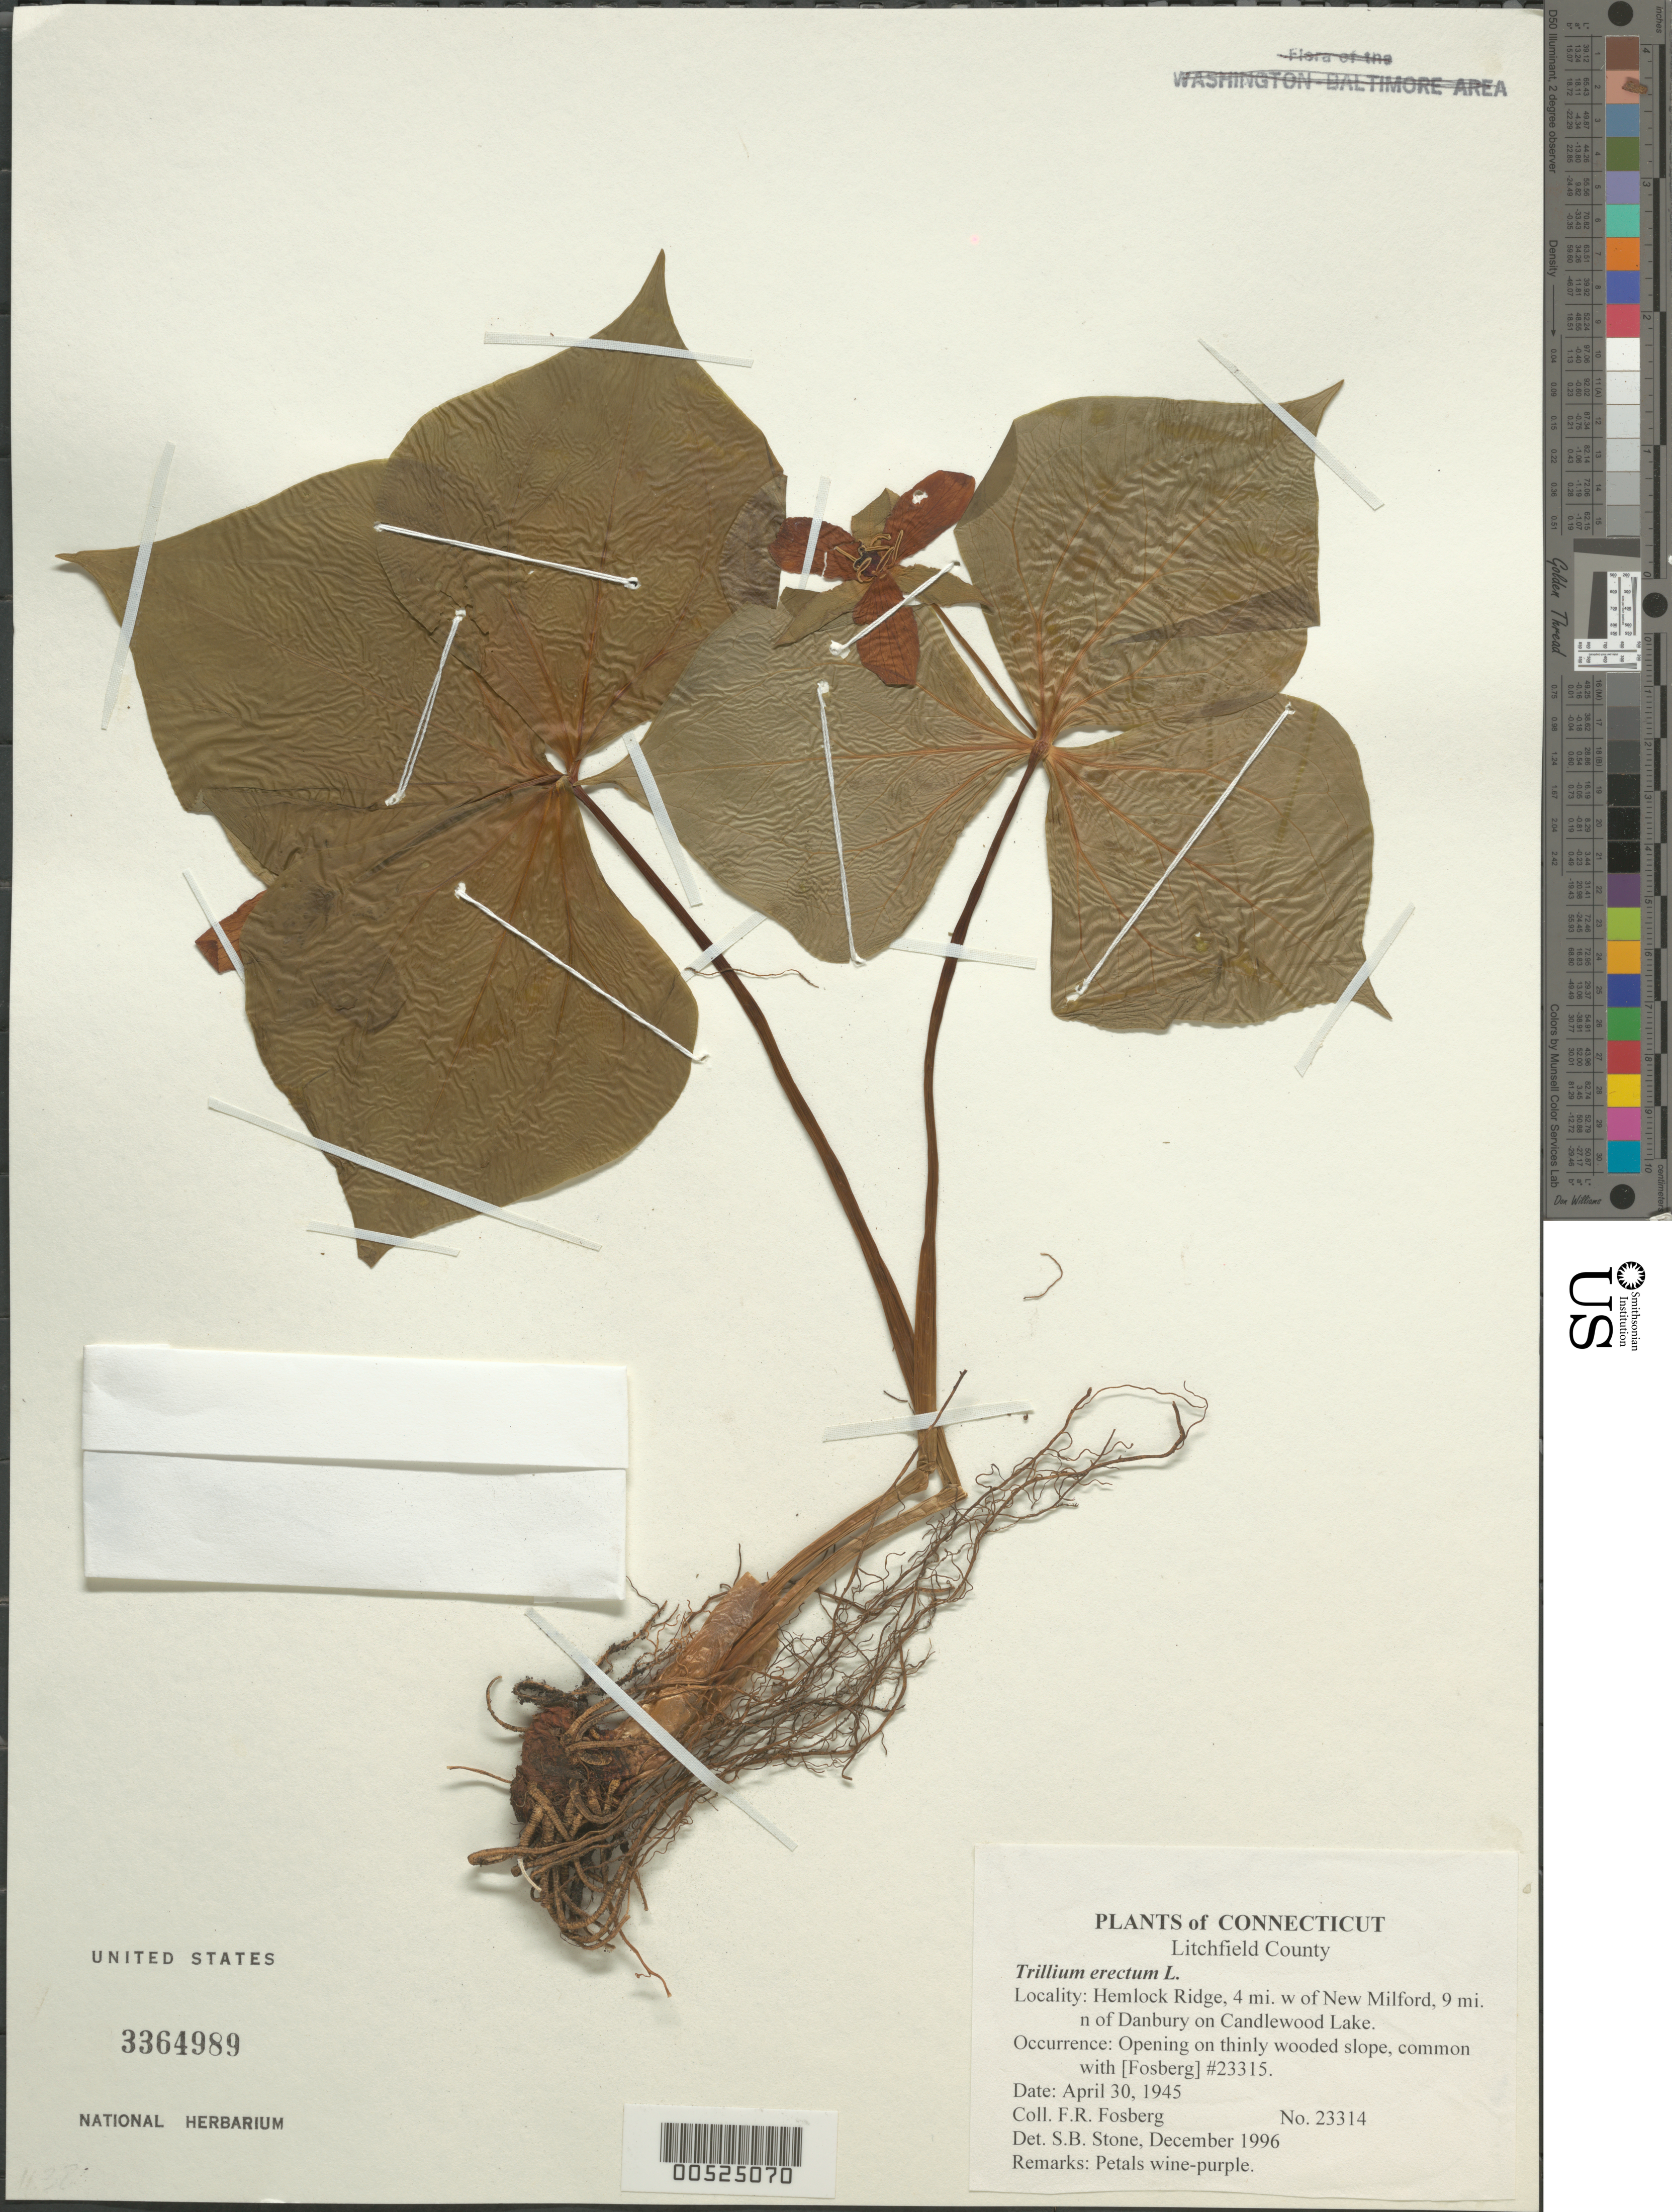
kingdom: Plantae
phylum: Tracheophyta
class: Liliopsida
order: Liliales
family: Melanthiaceae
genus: Trillium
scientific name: Trillium erectum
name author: L.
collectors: F. R. Fosberg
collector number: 23314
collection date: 1945-04-30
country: United States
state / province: Connecticut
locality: Litchfield County. Hemlock Ridge, 4 mi. n of New Milford, 9 mi. n of Danbury on Candlewood Lake.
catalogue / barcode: US 3364989